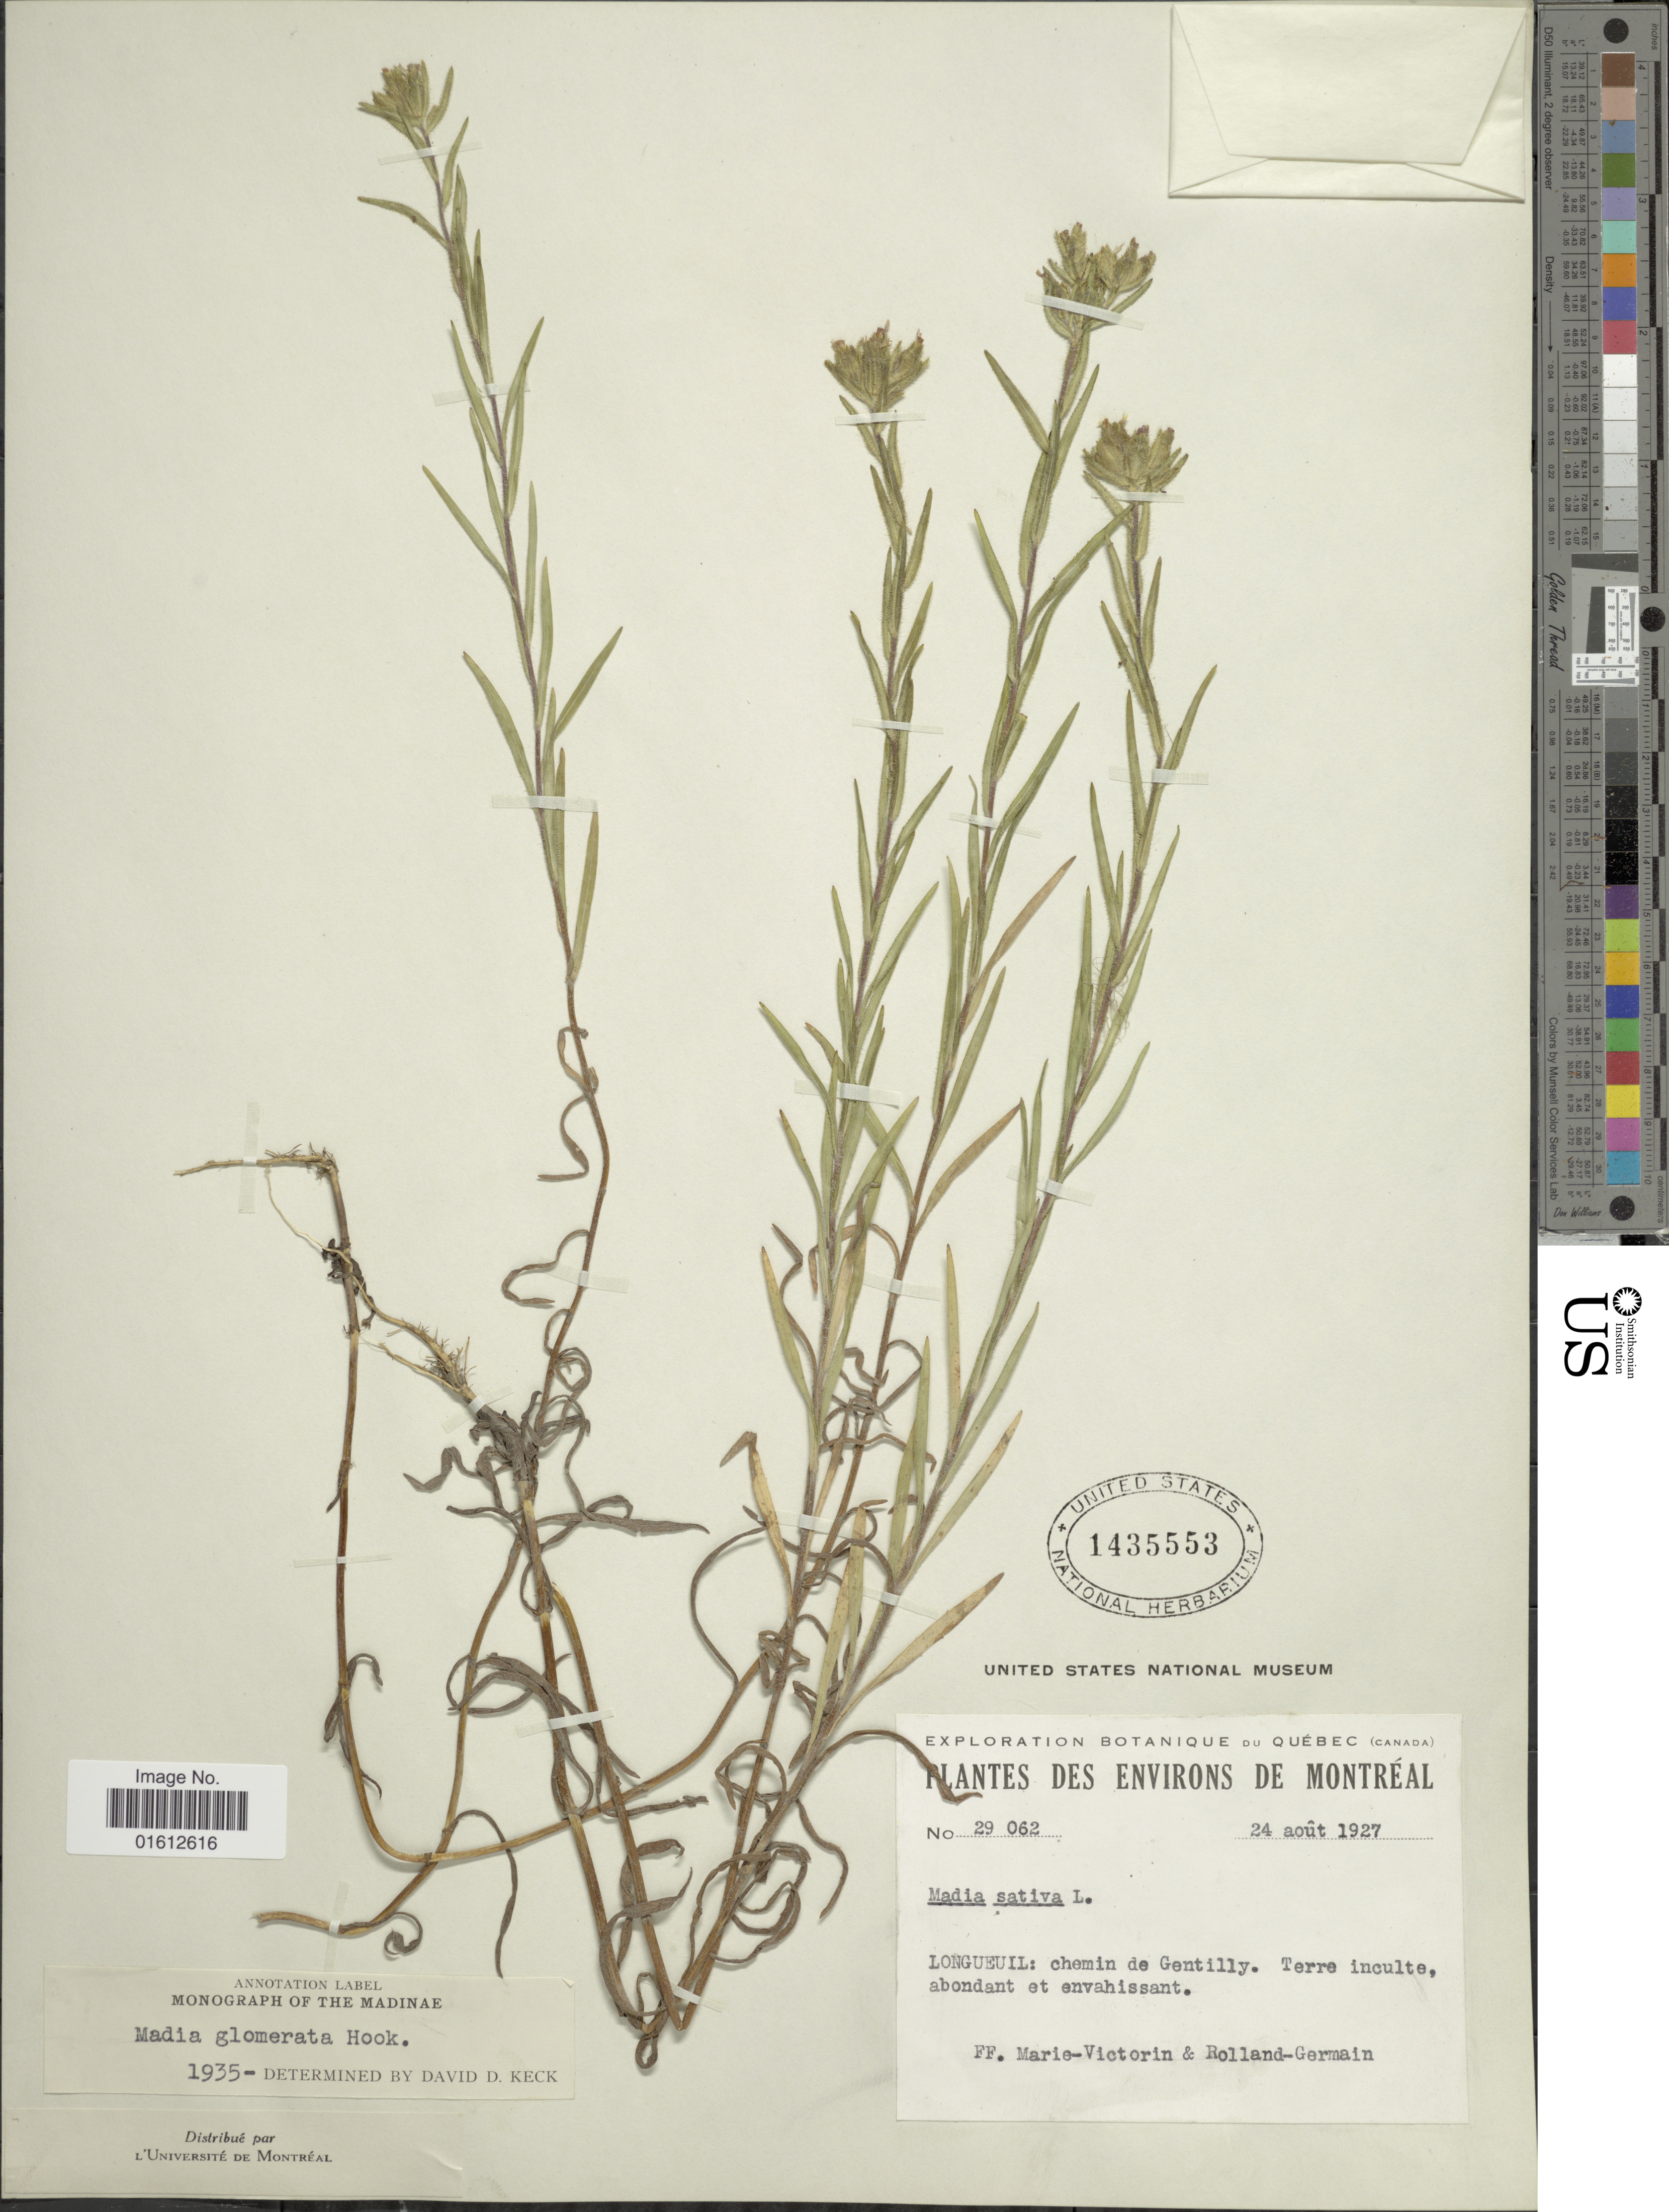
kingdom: Plantae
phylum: Tracheophyta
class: Magnoliopsida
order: Asterales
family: Asteraceae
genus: Madia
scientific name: Madia glomerata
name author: Hook.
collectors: Fr. Marie-Victorin & Rolland-Germain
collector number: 29062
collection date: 1927-08-24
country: Canada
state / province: Quebec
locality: Environs de Montréal. Longueuil: chemin de Gentilly. Terre inculte, abondant et envahissant.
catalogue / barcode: US 1435553